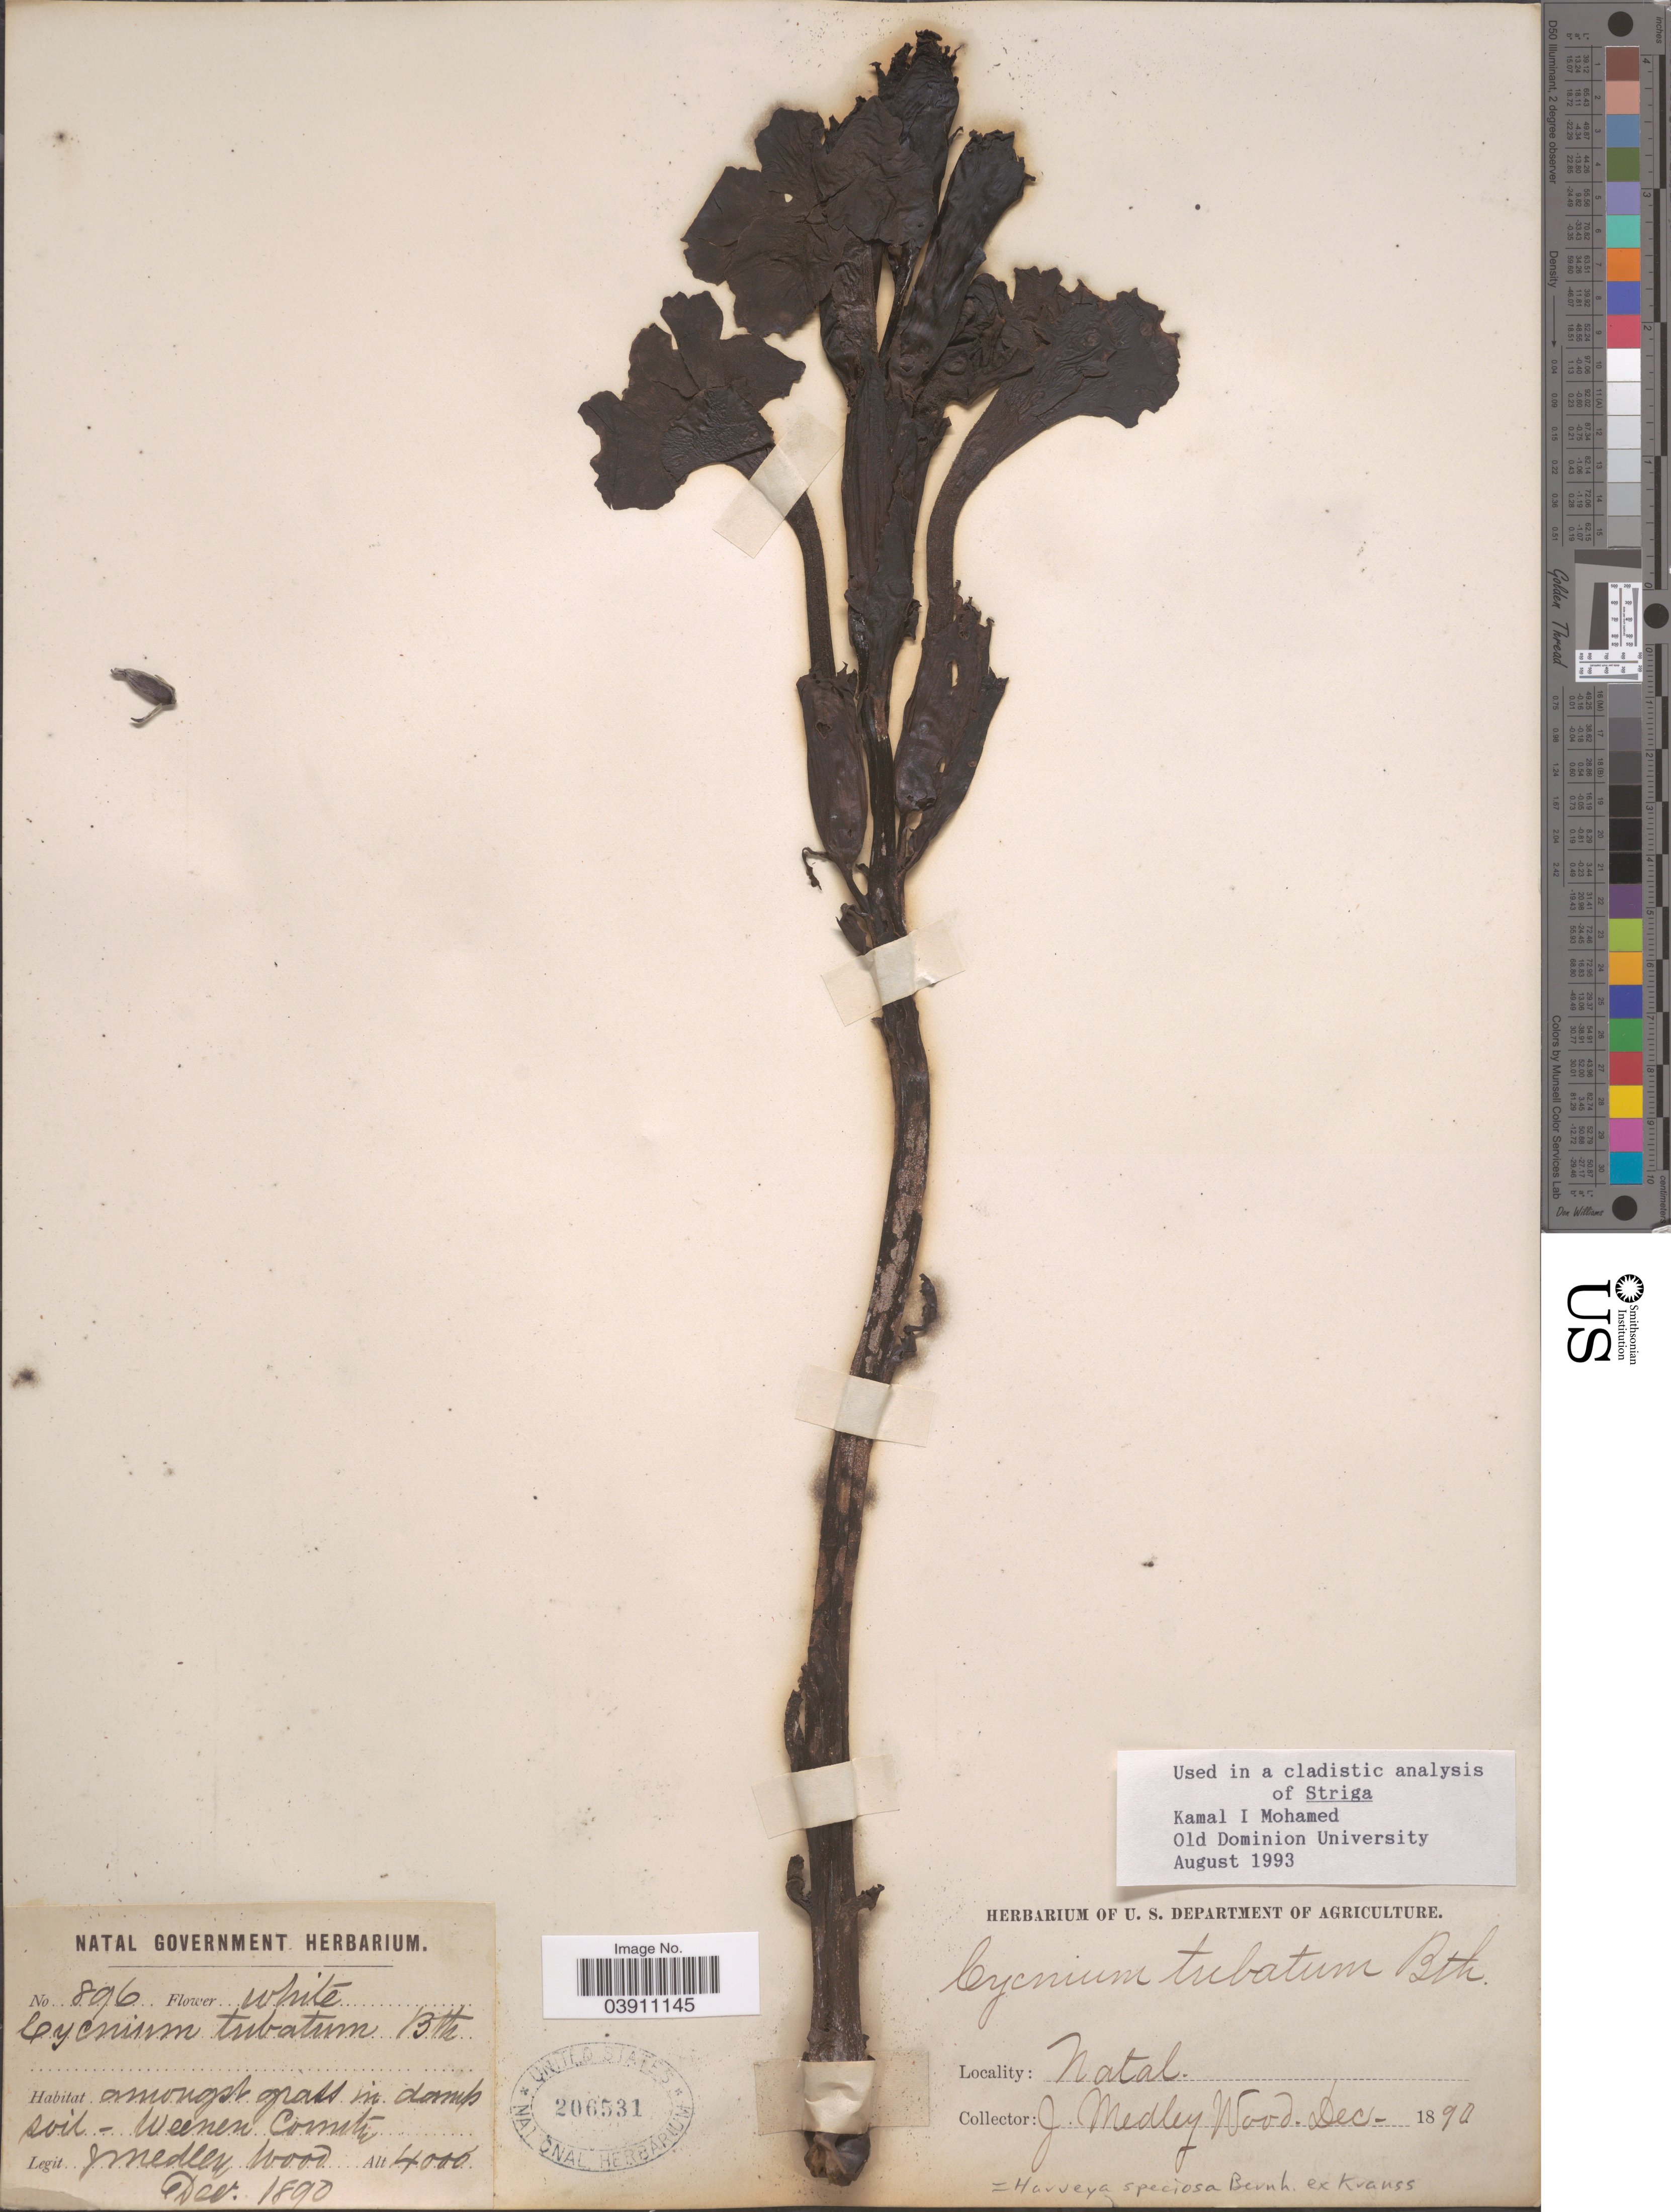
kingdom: Plantae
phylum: Tracheophyta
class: Magnoliopsida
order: Lamiales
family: Orobanchaceae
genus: Harveya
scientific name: Harveya speciosa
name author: Bernh.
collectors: J. Medley Wood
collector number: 896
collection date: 1890-12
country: South Africa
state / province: KwaZulu-Natal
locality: Weenen Comity. Natal.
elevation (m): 1219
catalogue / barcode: US 206531